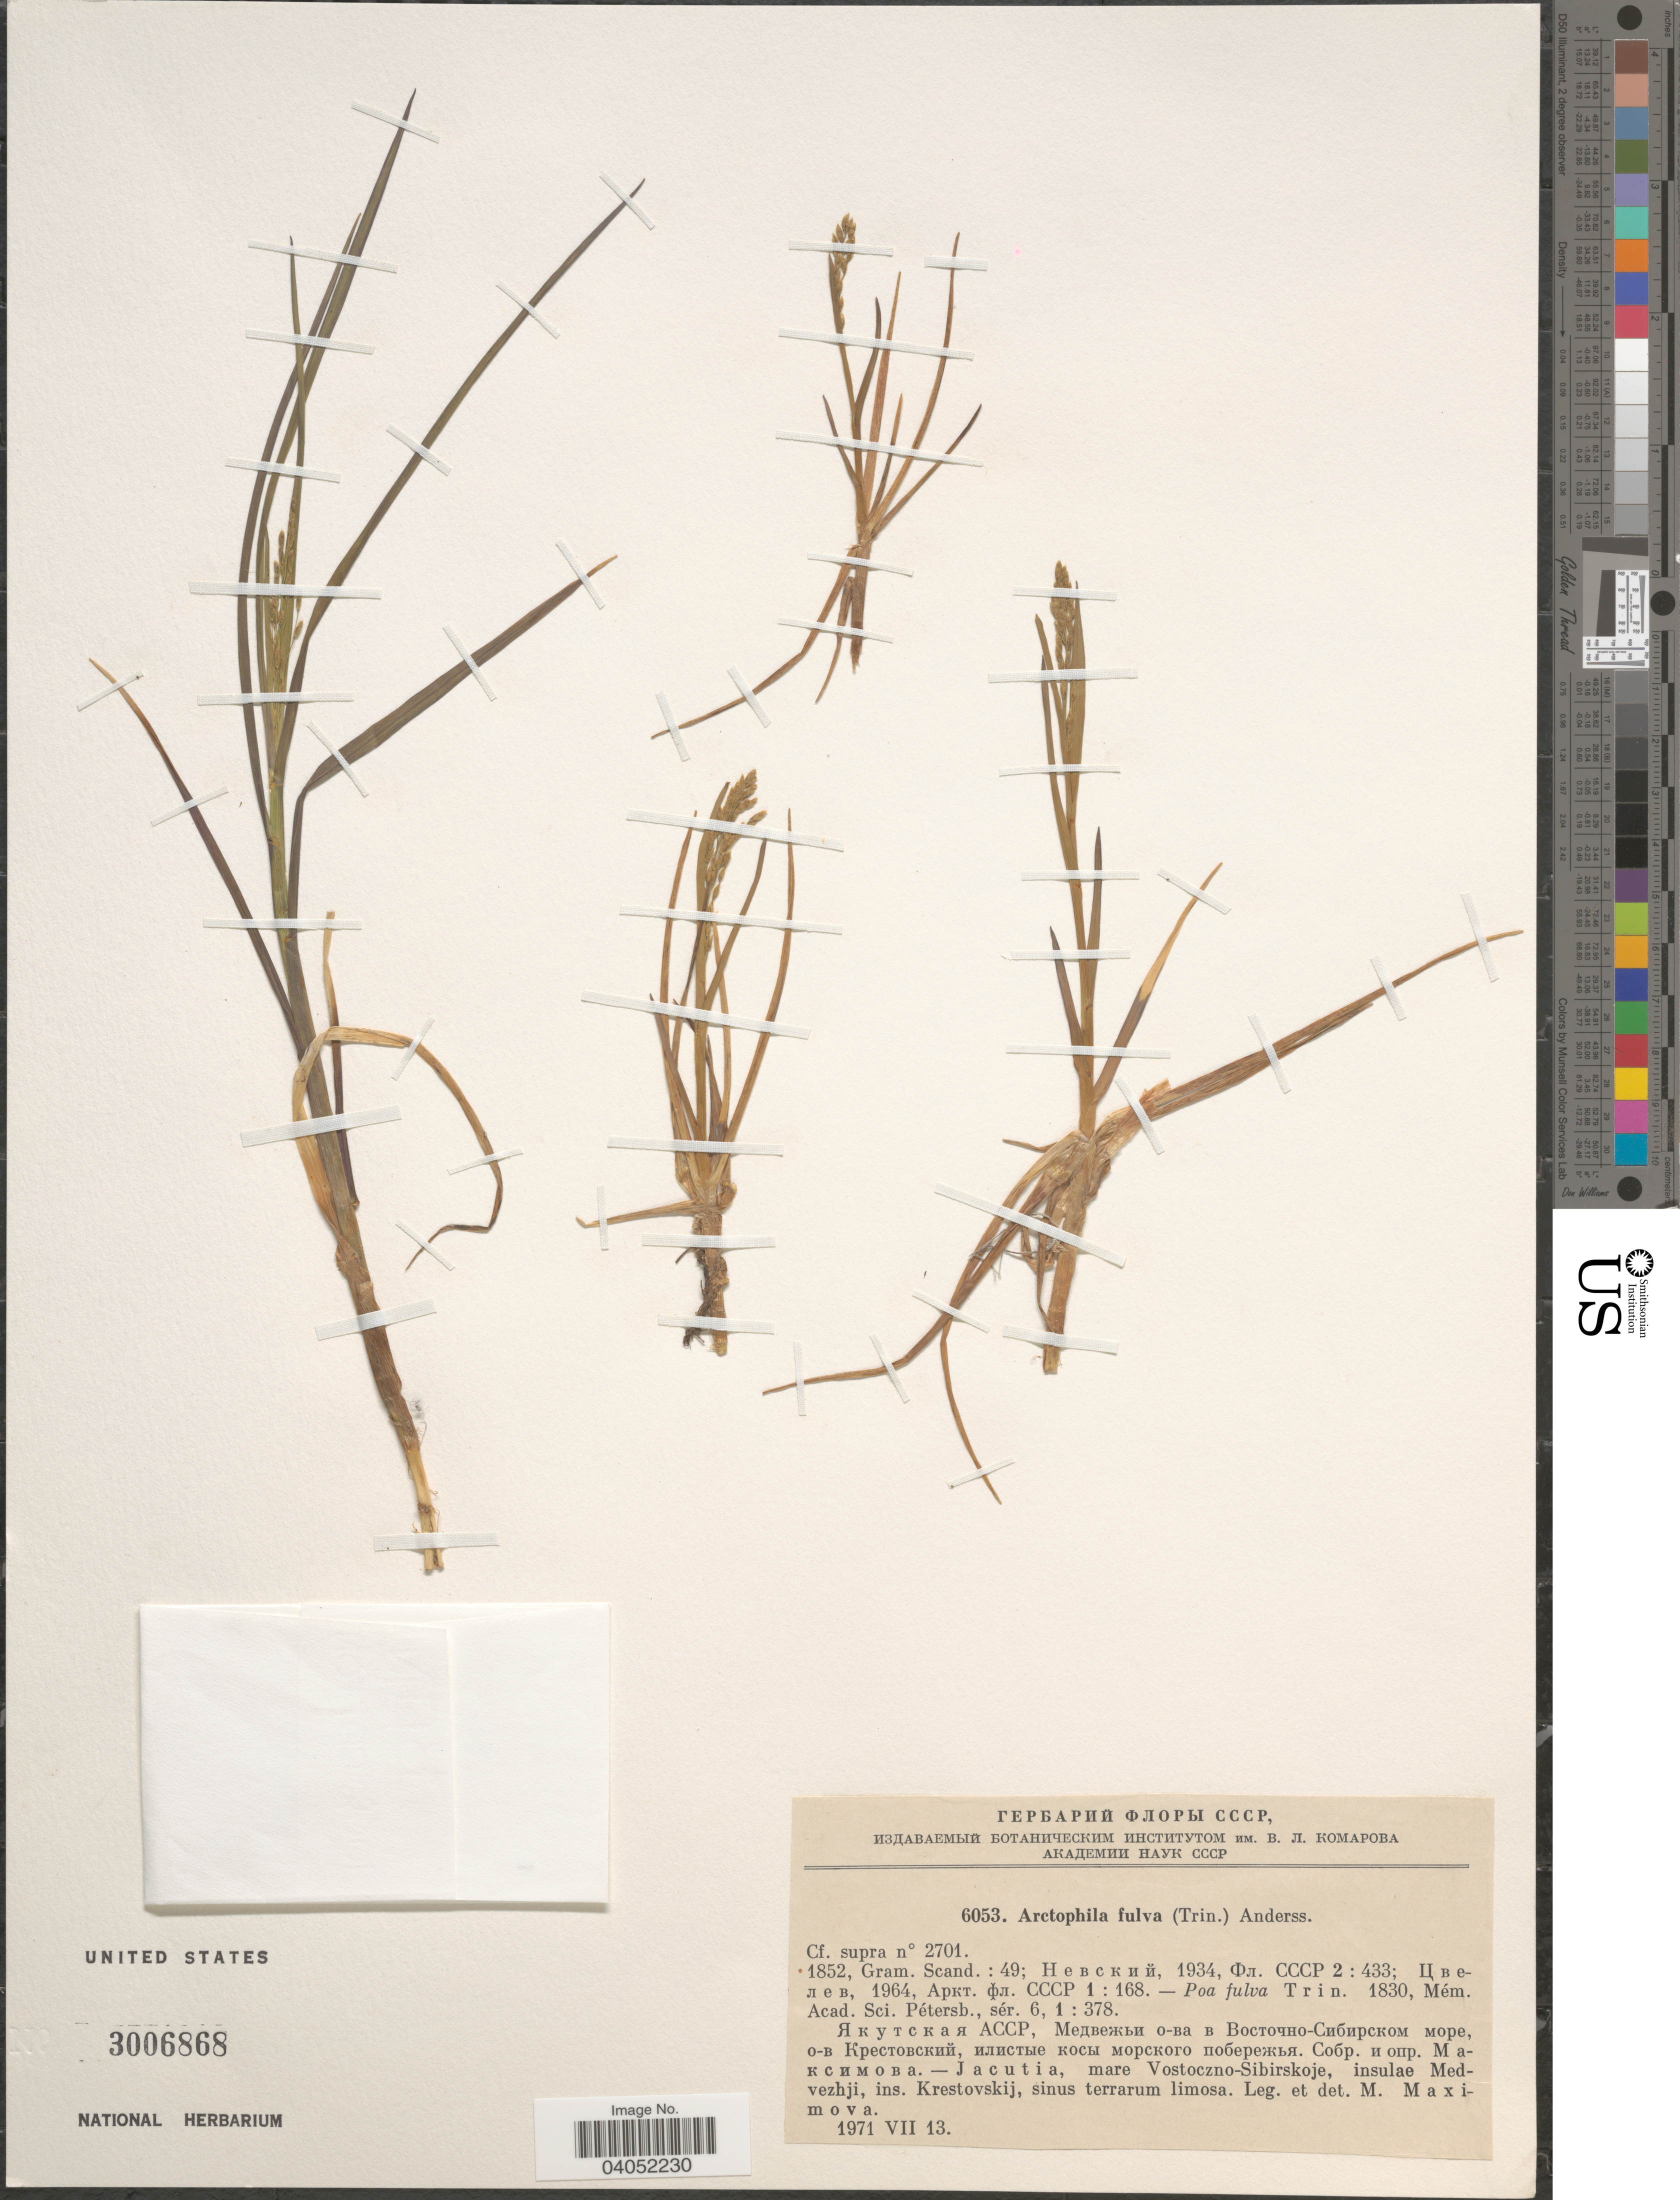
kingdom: Plantae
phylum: Tracheophyta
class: Liliopsida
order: Poales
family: Poaceae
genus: Arctophila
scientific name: Arctophila fulva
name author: (Trin.) Andersson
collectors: M. Maximova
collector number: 6053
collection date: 1971-07-13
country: Russian Federation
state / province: Sakha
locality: Jacutia, mare Vostoczno-Sibirskoje, insulae Medvezhji, ins. Krestovskij, sinus terrarum limosa.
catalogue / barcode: US 3006868